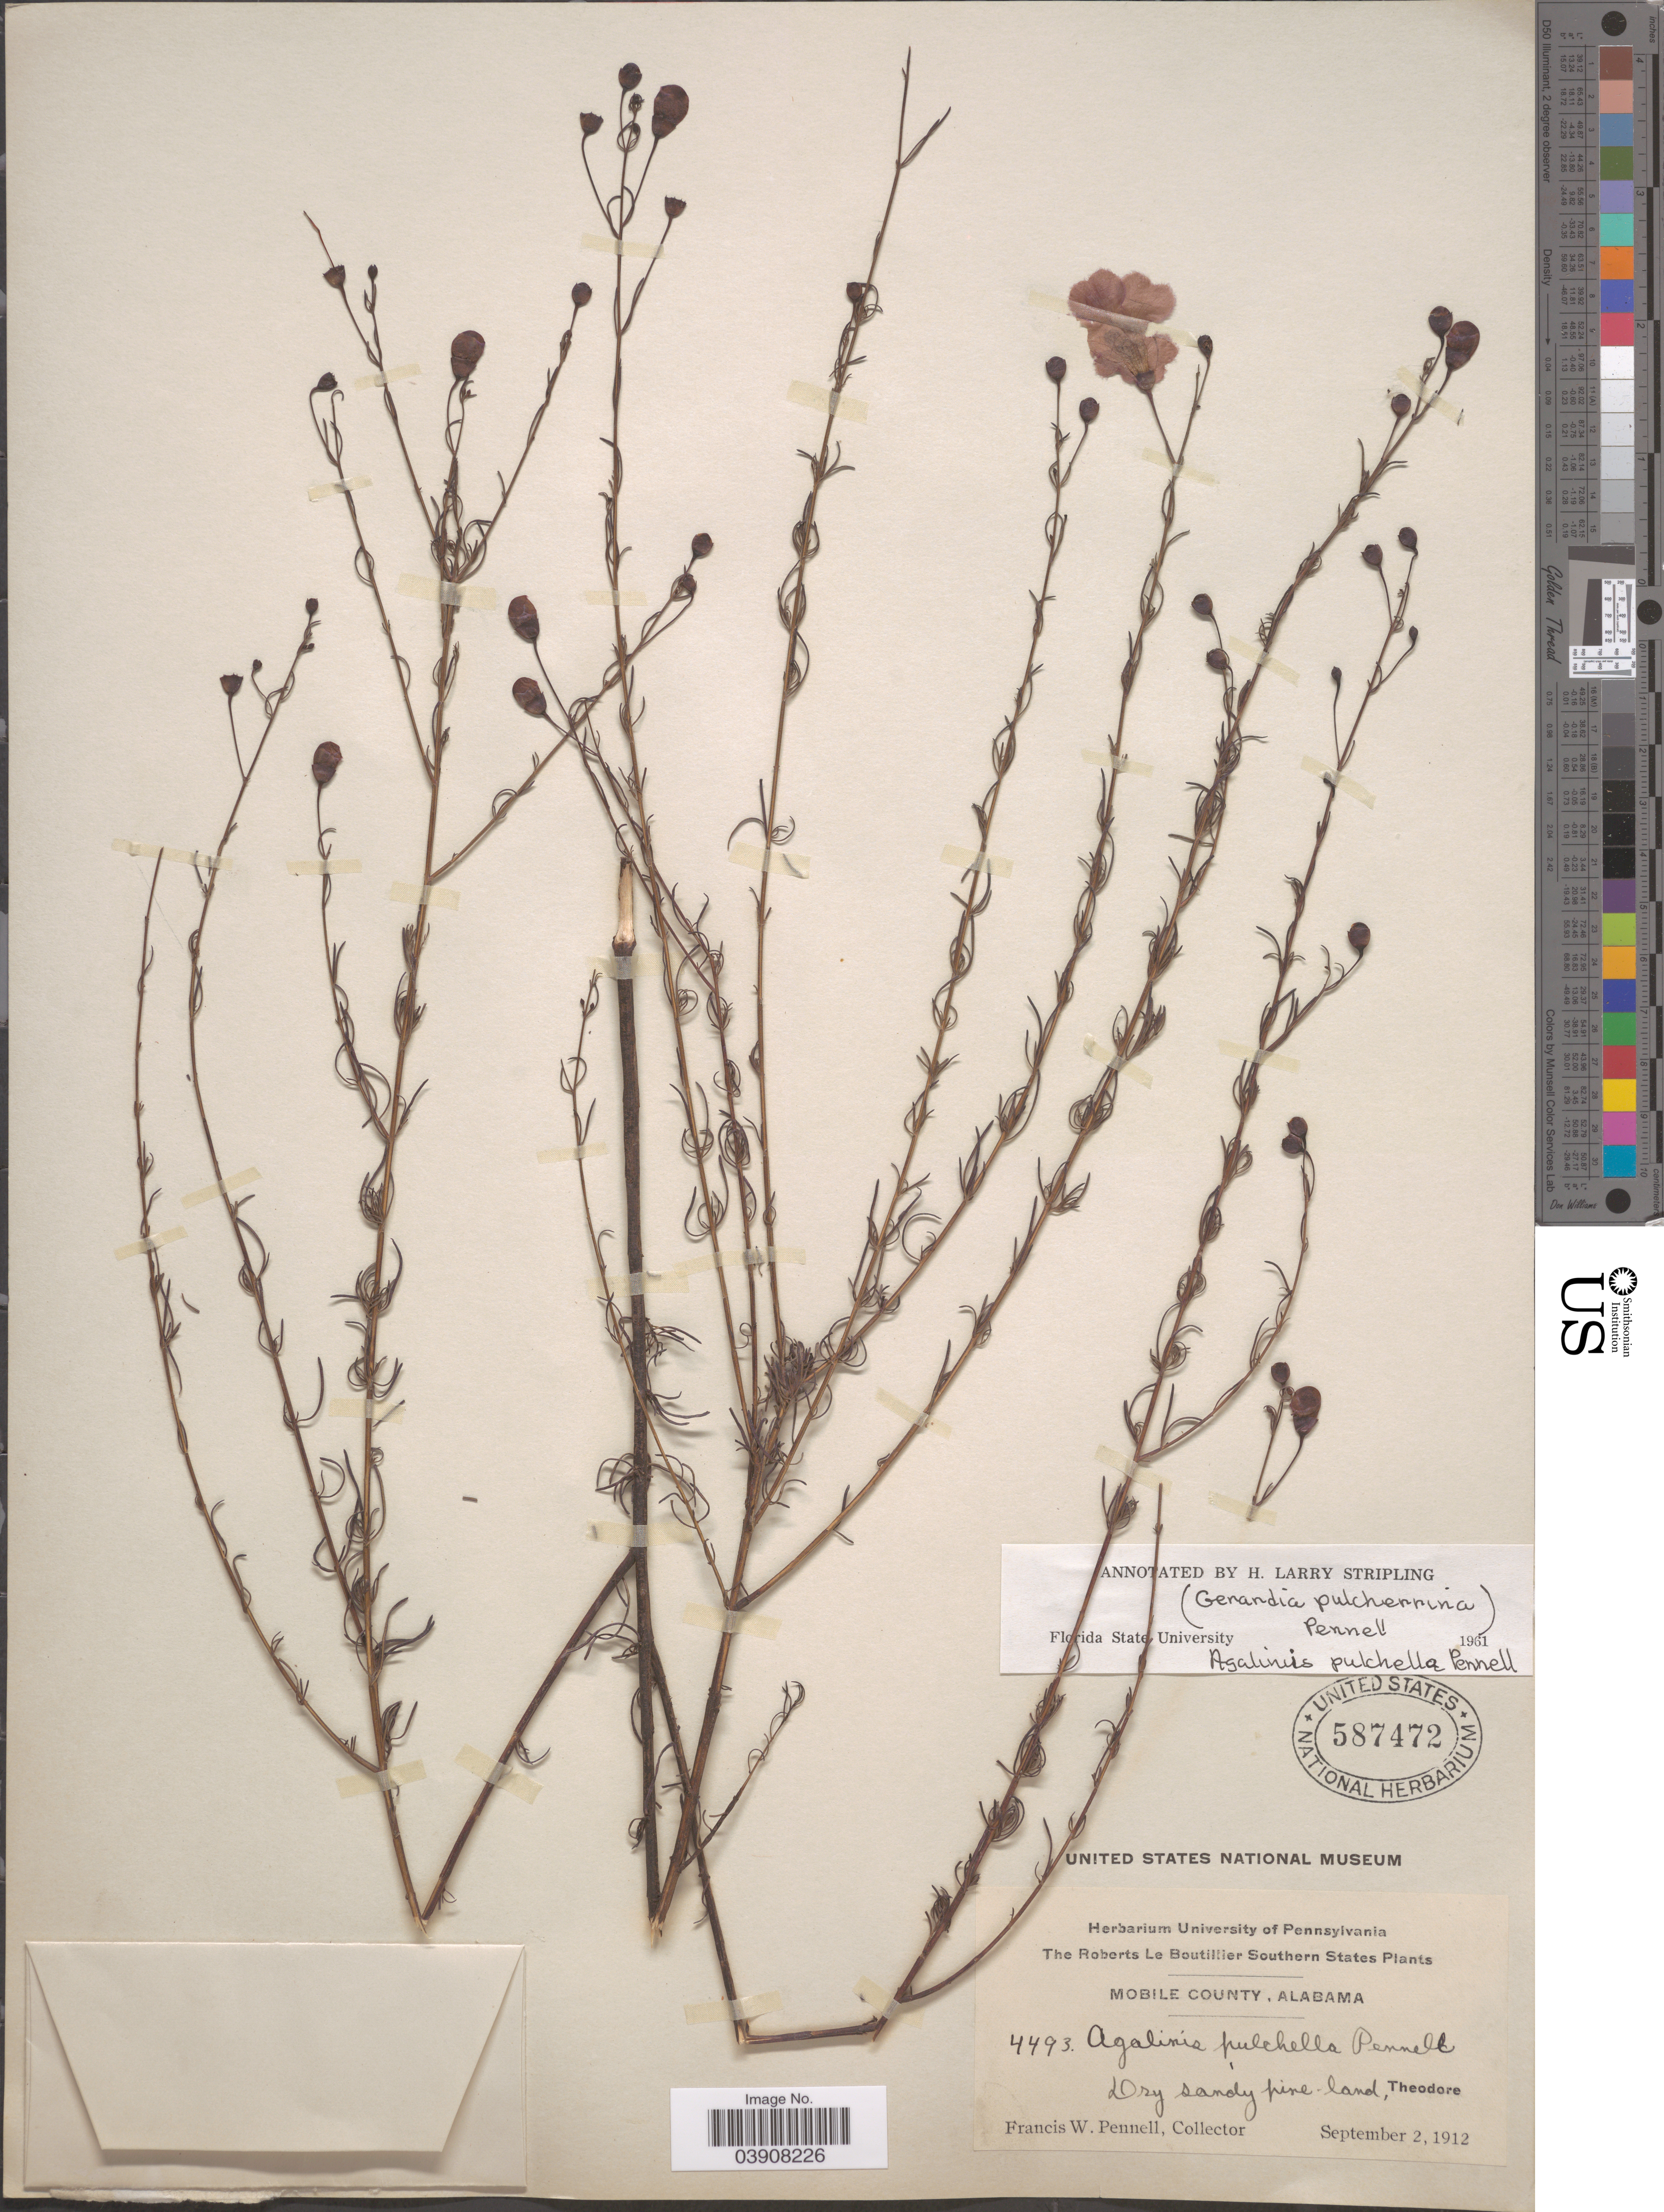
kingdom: Plantae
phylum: Tracheophyta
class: Magnoliopsida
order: Lamiales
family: Orobanchaceae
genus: Agalinis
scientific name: Agalinis pulchella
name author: Pennell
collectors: F. W. Pennell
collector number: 4493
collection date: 1912-09-02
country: United States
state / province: Alabama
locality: Southern States. Mobile County. Dry sandy pine-land, Theodore.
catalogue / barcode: US 587472